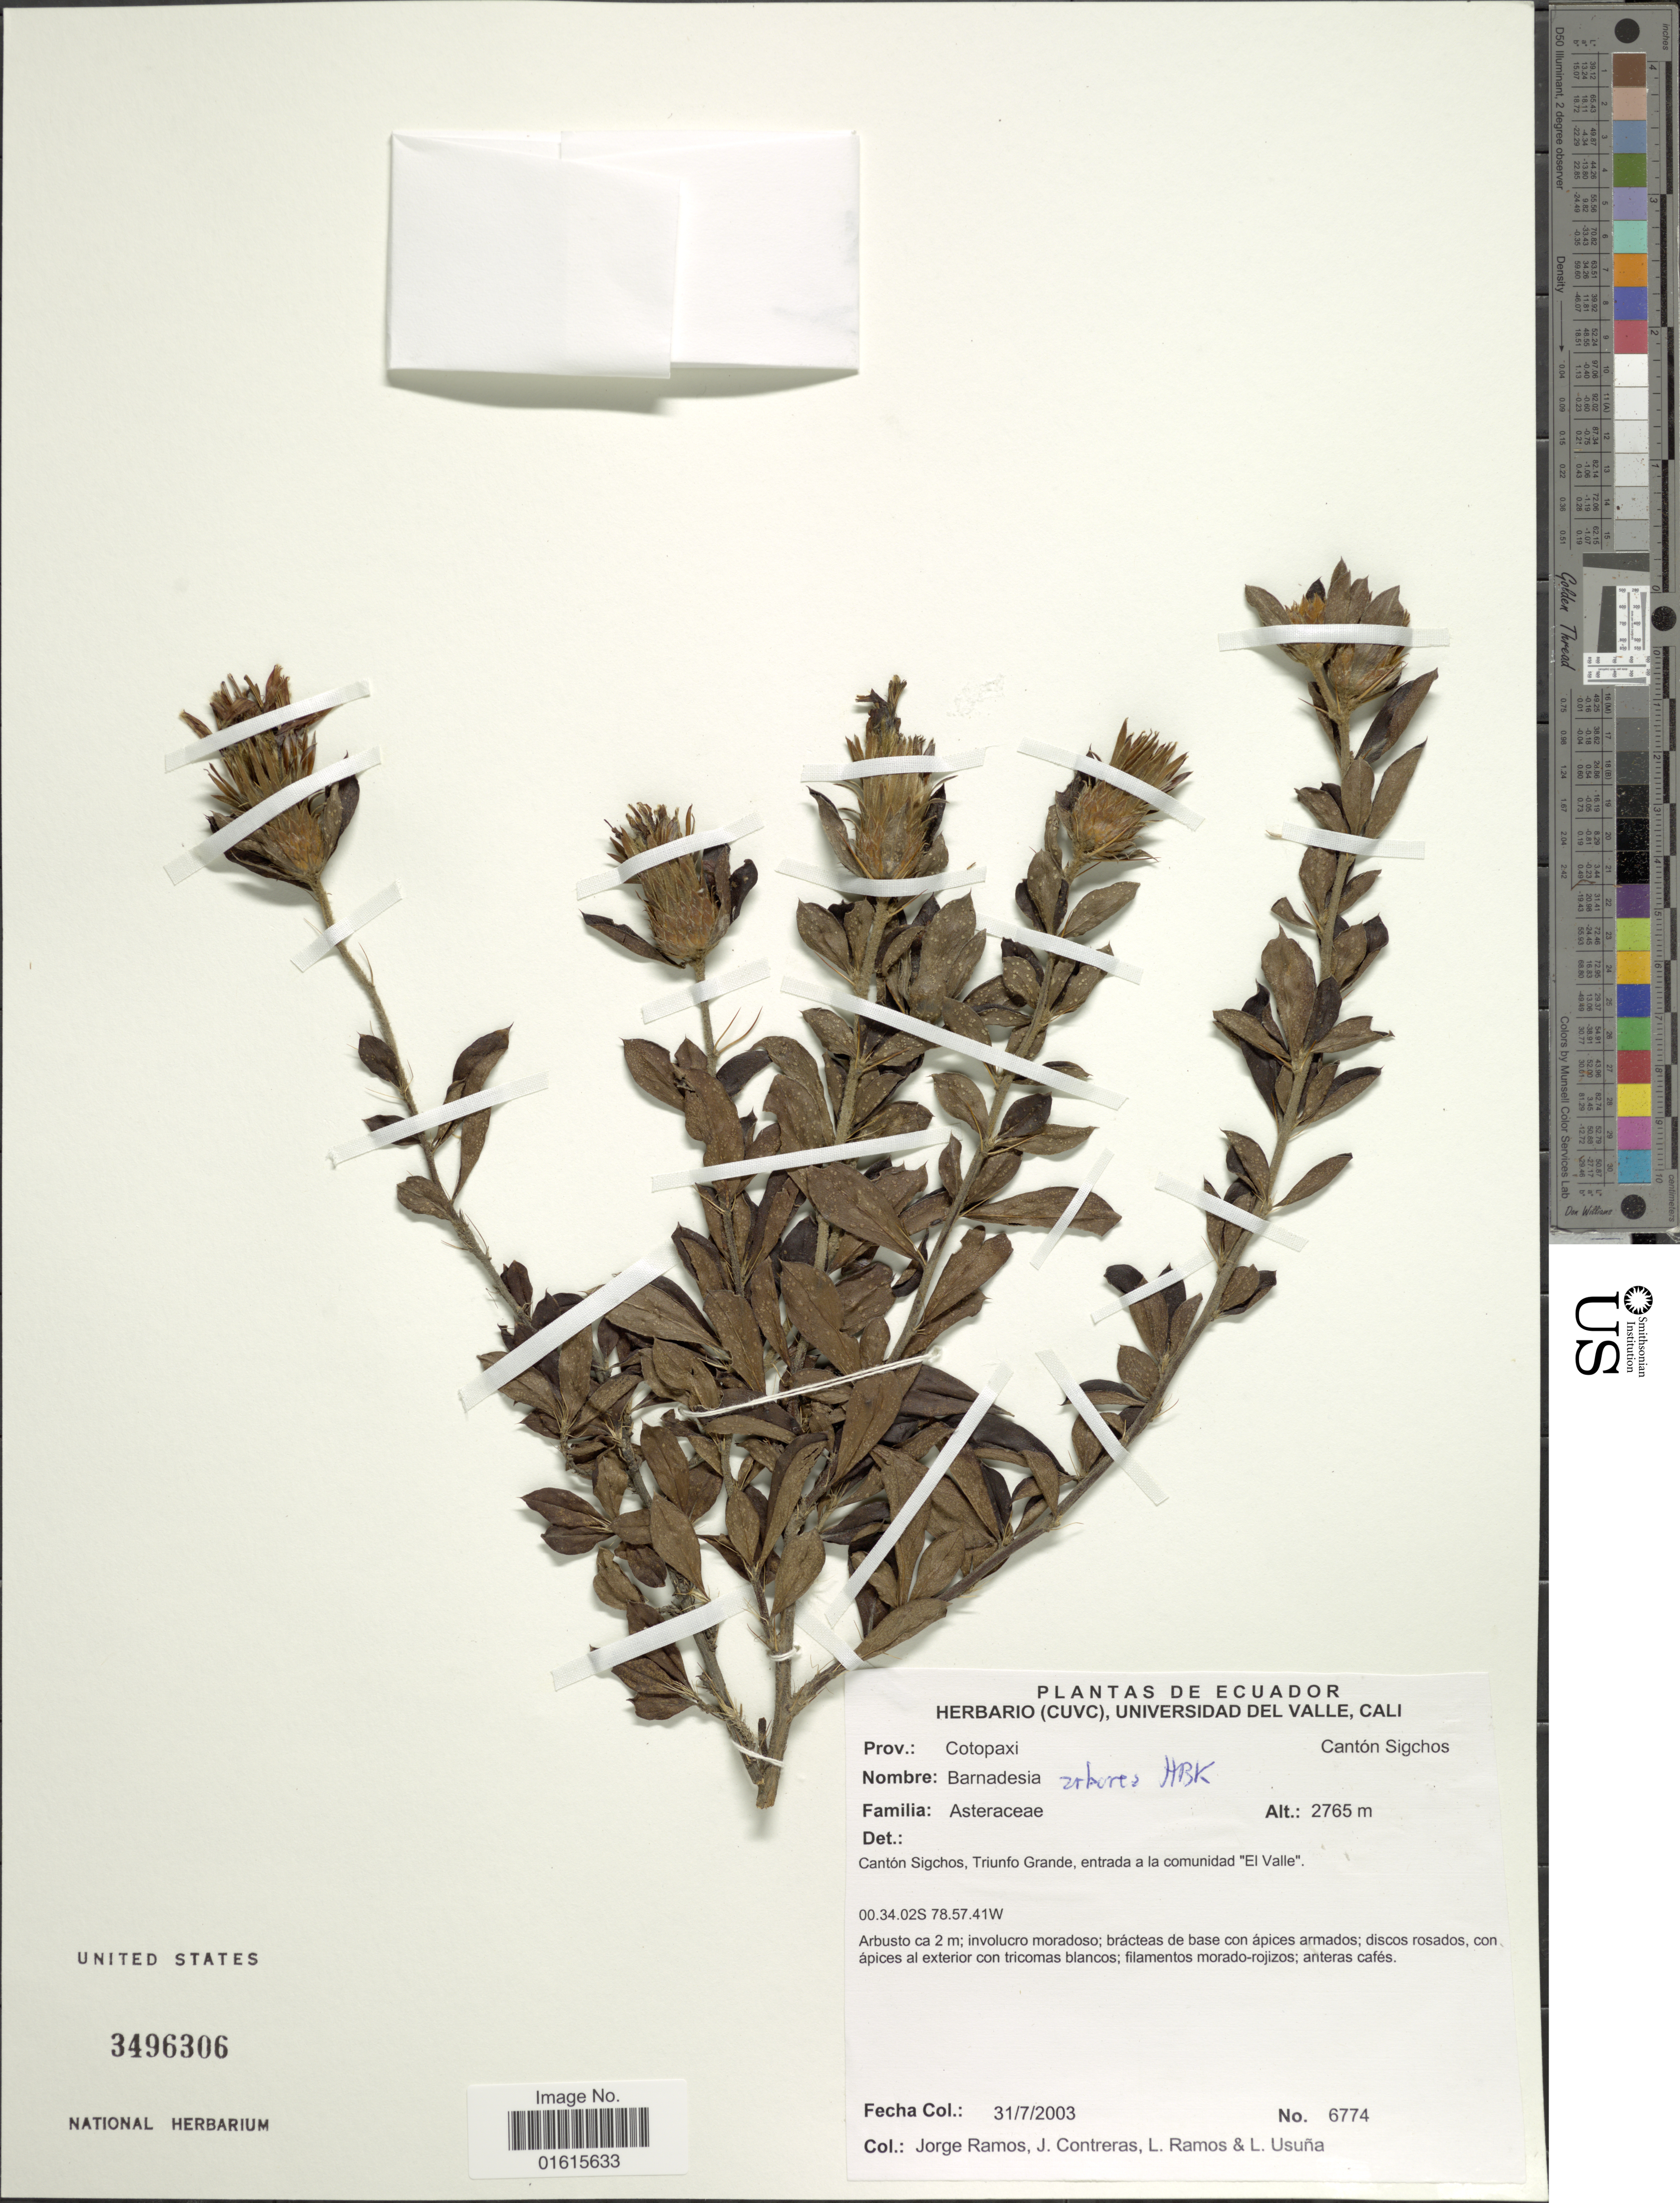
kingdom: Plantae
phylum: Tracheophyta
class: Magnoliopsida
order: Asterales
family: Asteraceae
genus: Barnadesia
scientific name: Barnadesia arborea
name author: Kunth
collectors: J. Ramos, J. Contreras, L. Ramos & L. Usuña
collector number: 6774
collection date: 2003-07-31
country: Ecuador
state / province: Cotopaxi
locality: Canton Sigchos, Triunfo Grande, entrada a la comunidad "El Valle"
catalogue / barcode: US 3496306